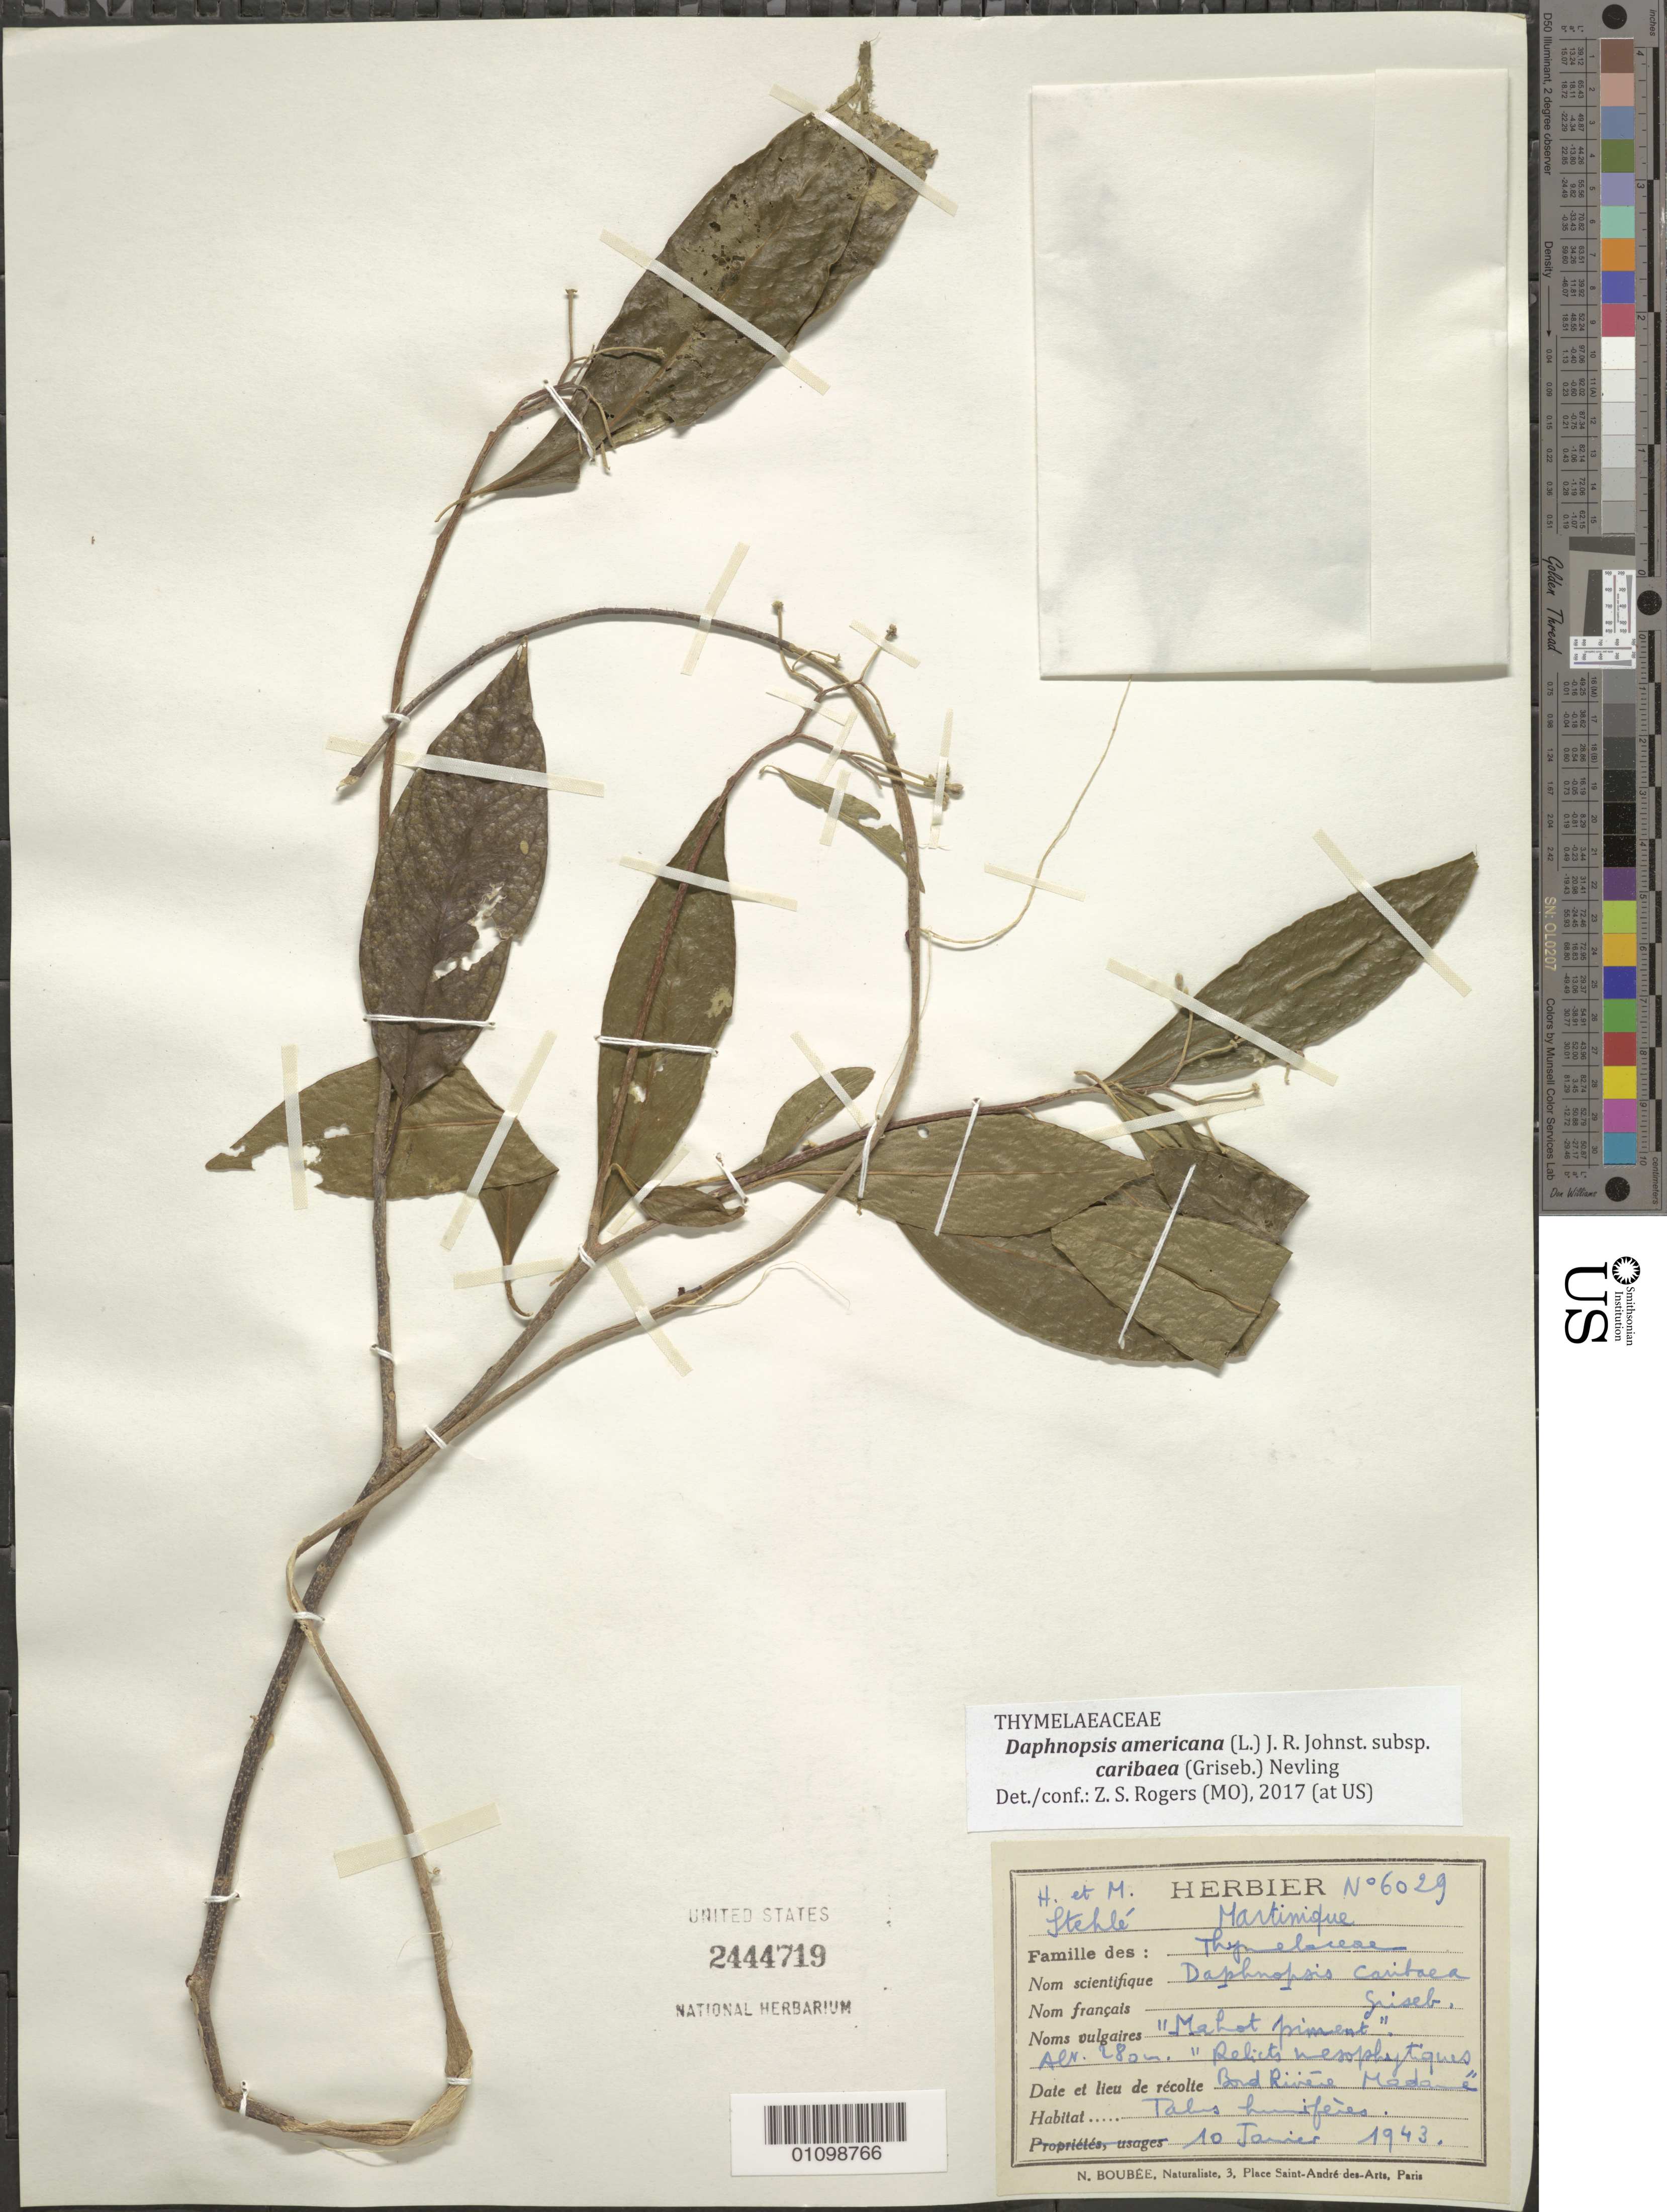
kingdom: Plantae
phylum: Tracheophyta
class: Magnoliopsida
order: Malvales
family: Thymelaeaceae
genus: Daphnopsis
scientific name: Daphnopsis americana subsp. caribaea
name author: (Griseb.) Nevling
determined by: Rogers, Z. S.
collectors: H. Stehlé & M. Stehlé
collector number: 6029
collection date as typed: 10 Jan 1943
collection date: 1943-01-10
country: Martinique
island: Martinique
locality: Relicts mesophytiques Bond Riviere Madame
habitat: Talus humiferes.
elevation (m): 280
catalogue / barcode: US 2444719